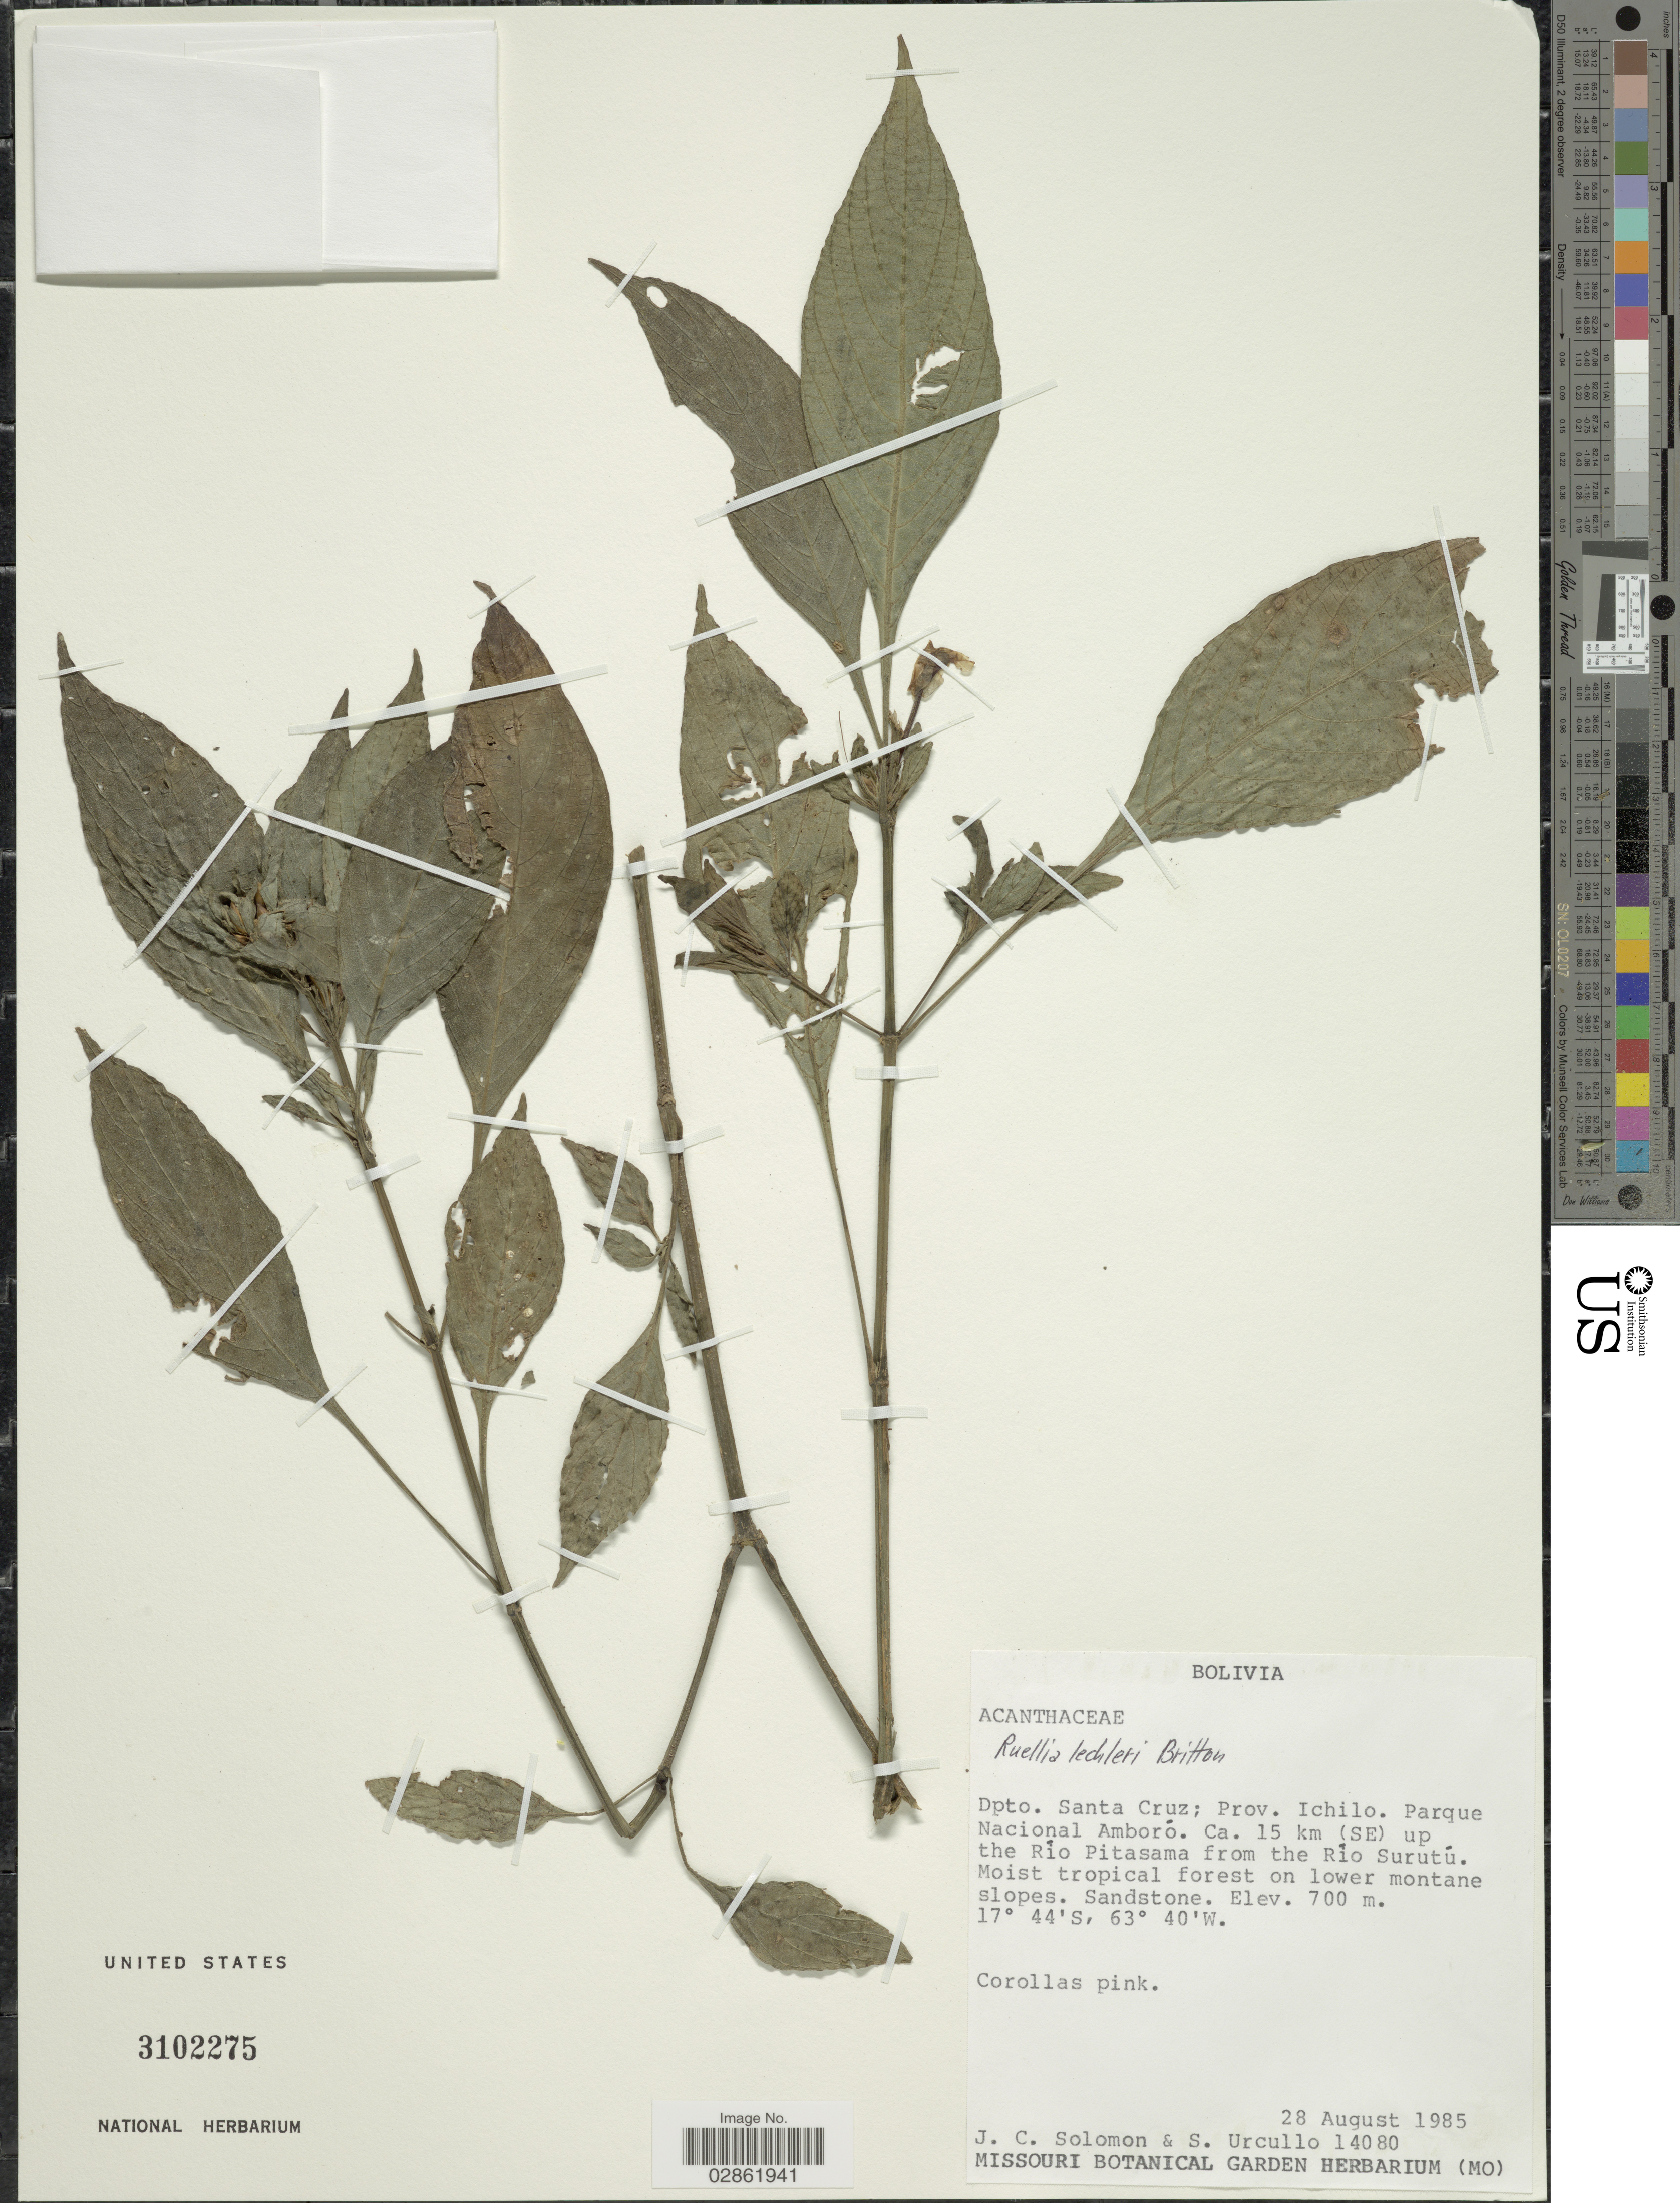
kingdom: Plantae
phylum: Tracheophyta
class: Magnoliopsida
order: Lamiales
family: Acanthaceae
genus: Ruellia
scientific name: Ruellia puri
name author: Mart. ex Nees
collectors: J. C. Solomon & S. Urcullo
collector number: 14080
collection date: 1985-08-28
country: Bolivia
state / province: Santa Cruz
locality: Dpto. Santa Cruz; Prov. Ichilo, Parque Nacional Amboró, Ca. 15 km (SE) up the Río Pitasama from the Río Surutú.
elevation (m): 700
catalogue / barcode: US 3102275